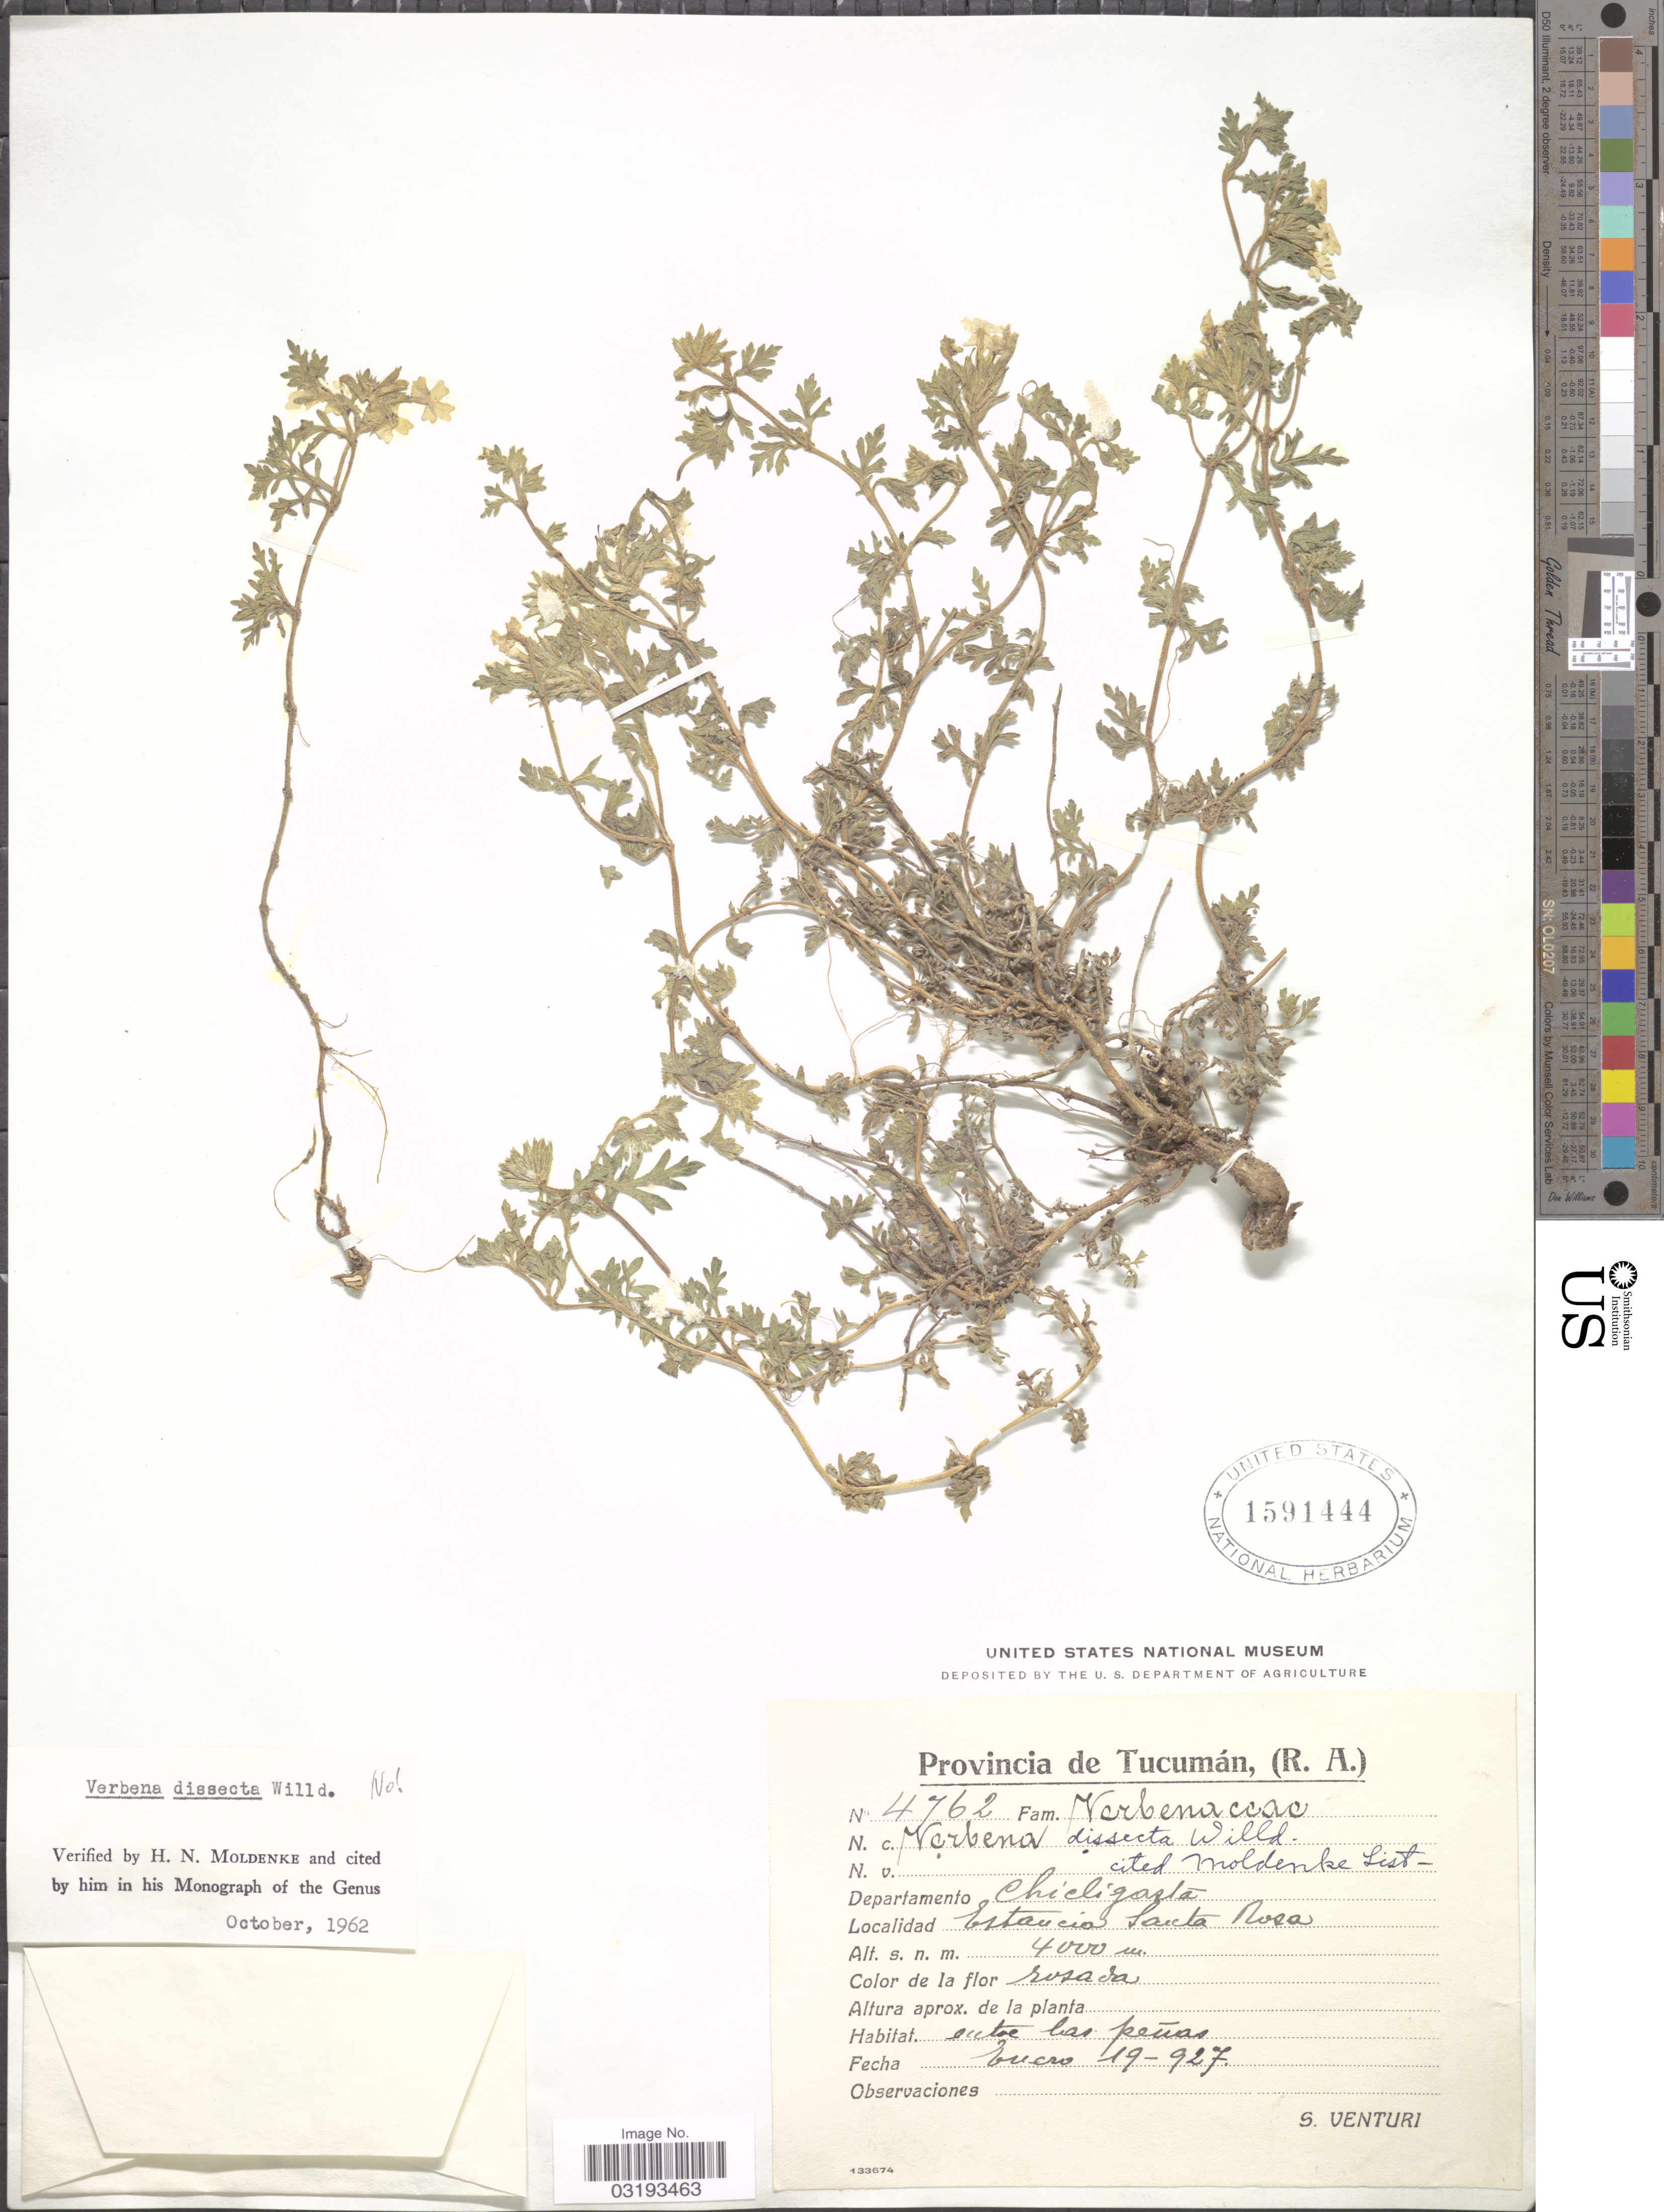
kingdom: Plantae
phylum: Tracheophyta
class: Magnoliopsida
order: Lamiales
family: Verbenaceae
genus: Verbena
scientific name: Verbena dissecta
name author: Willd. ex Spreng.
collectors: S. Venturi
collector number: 4762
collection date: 1927-01-19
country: Argentina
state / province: Tucuman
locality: Departamento Chicligasta. Estancia Santa Rosa.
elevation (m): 4000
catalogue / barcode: US 1591444